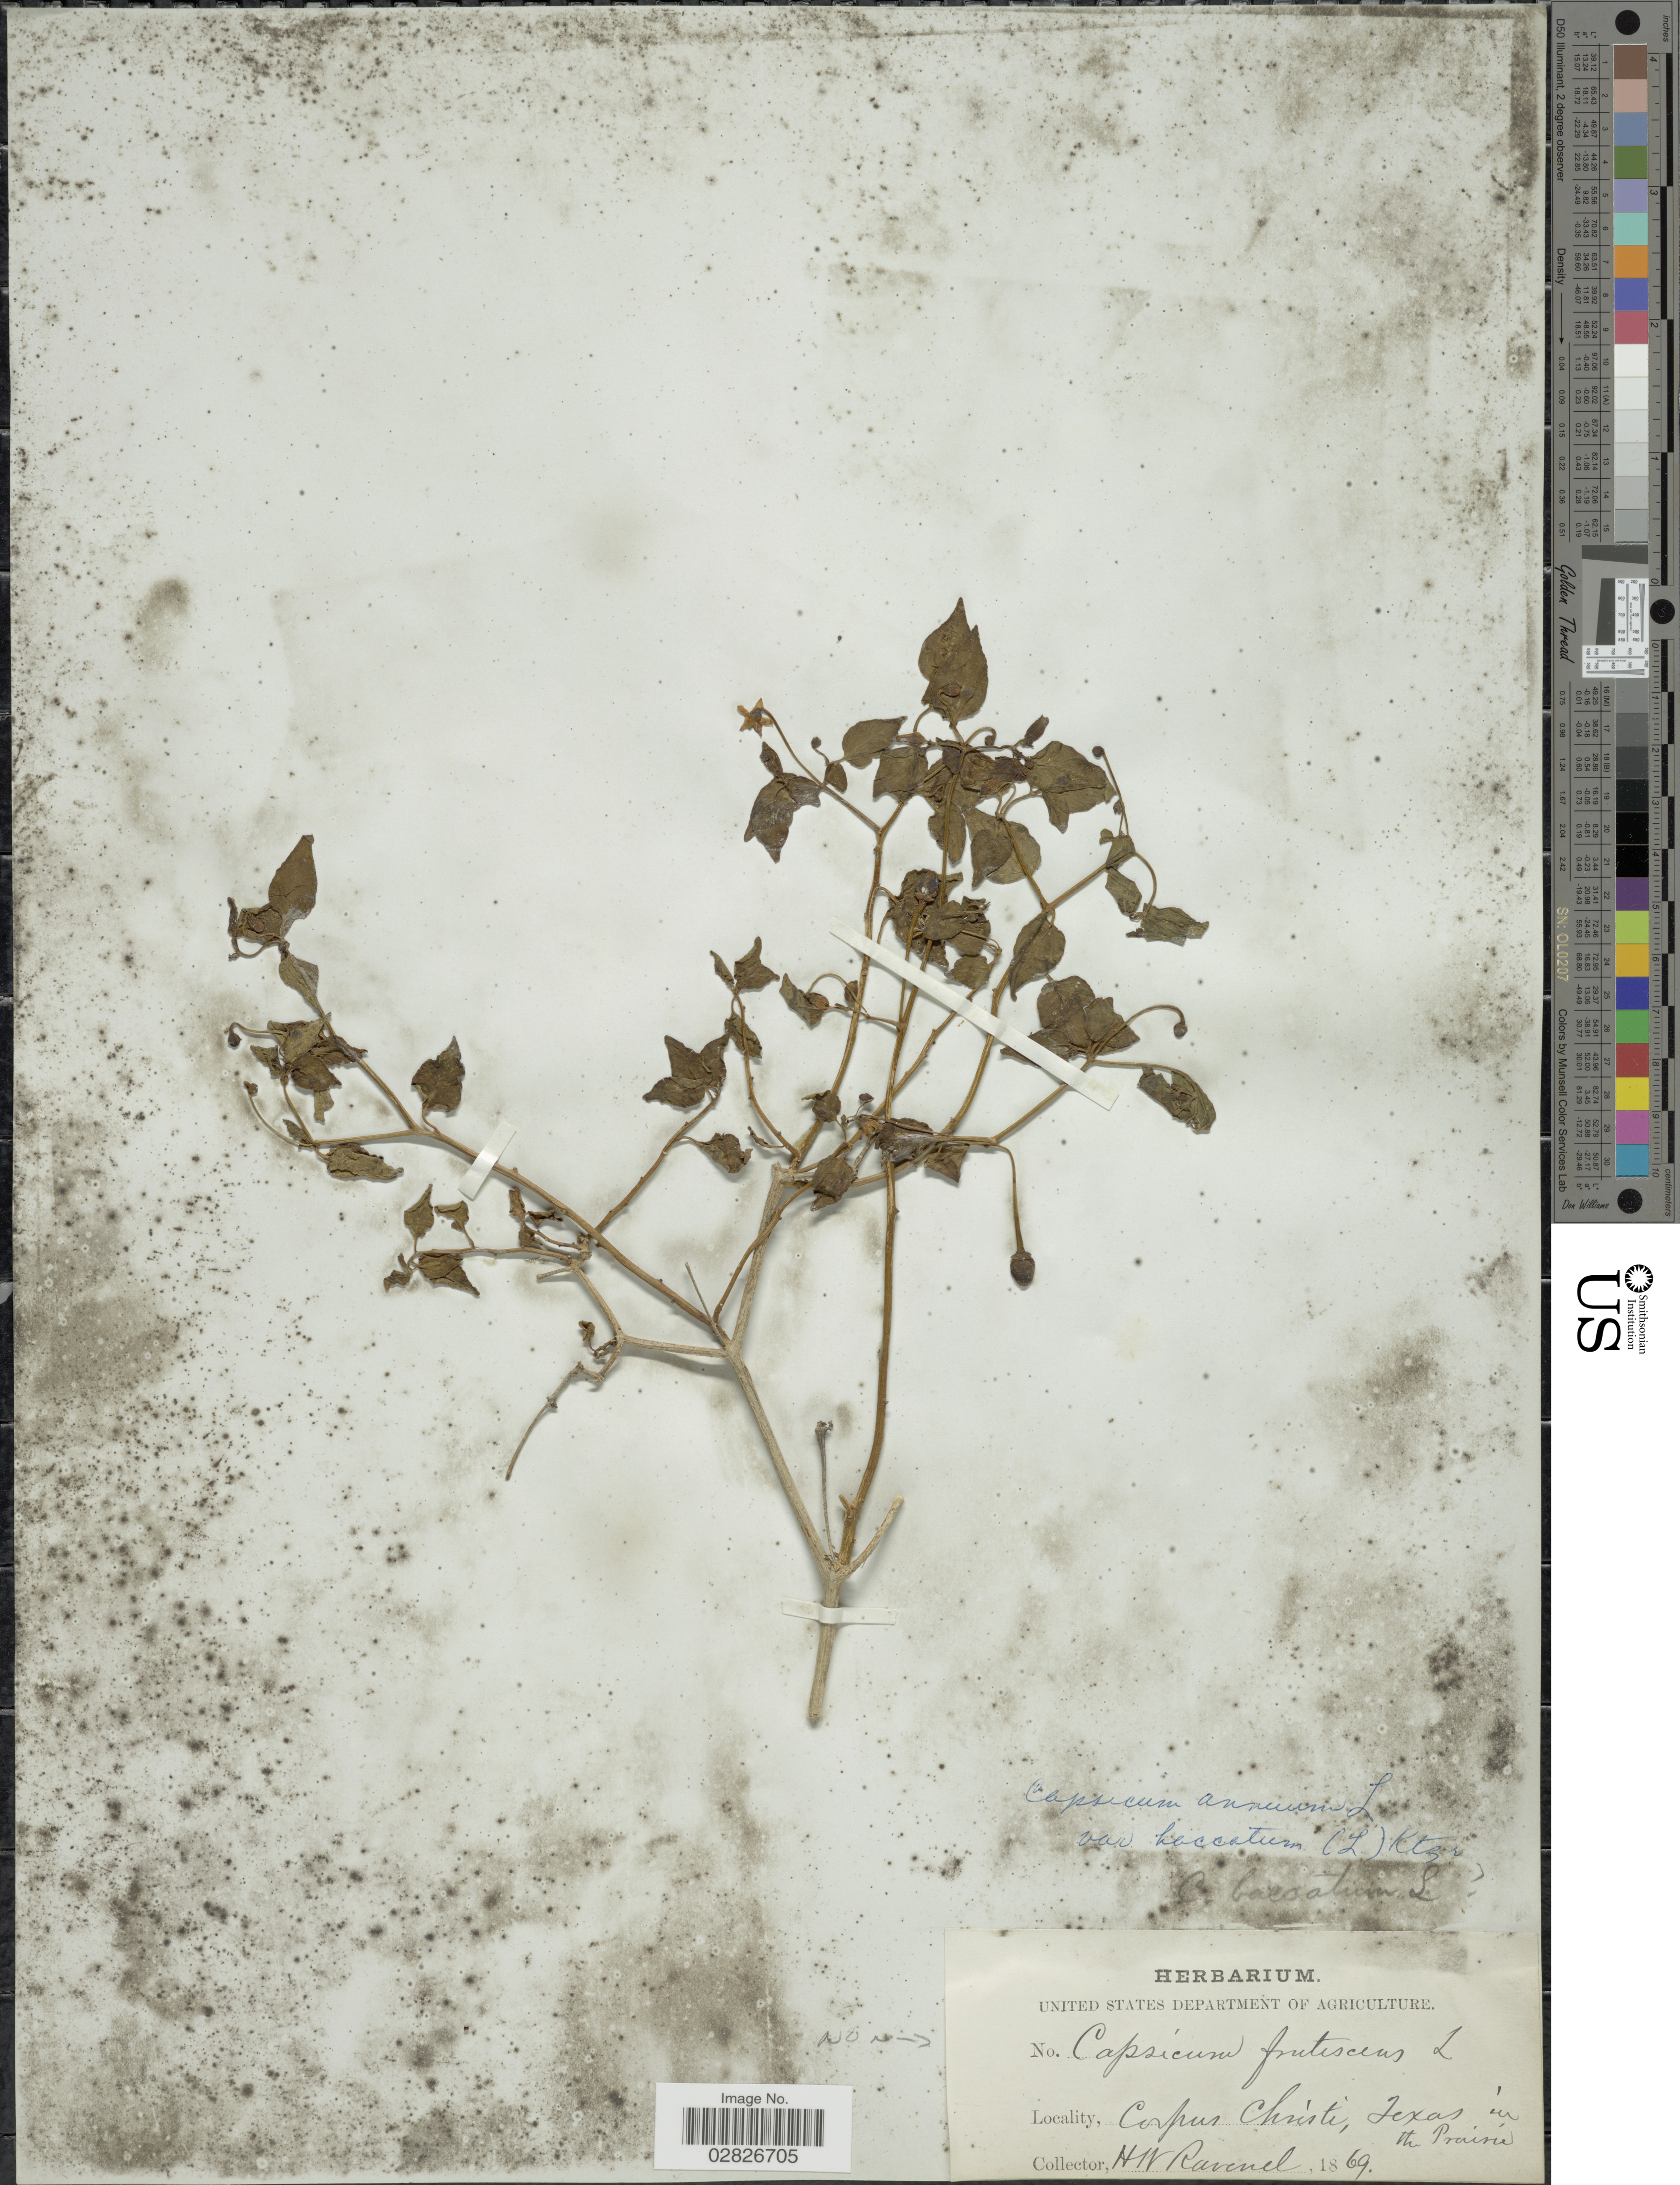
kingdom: Plantae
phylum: Tracheophyta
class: Magnoliopsida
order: Solanales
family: Solanaceae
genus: Capsicum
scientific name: Capsicum baccatum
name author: L.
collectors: H. Ravenel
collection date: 1869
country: United States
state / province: Texas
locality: Corpus Christi, Texas in the Prainie.